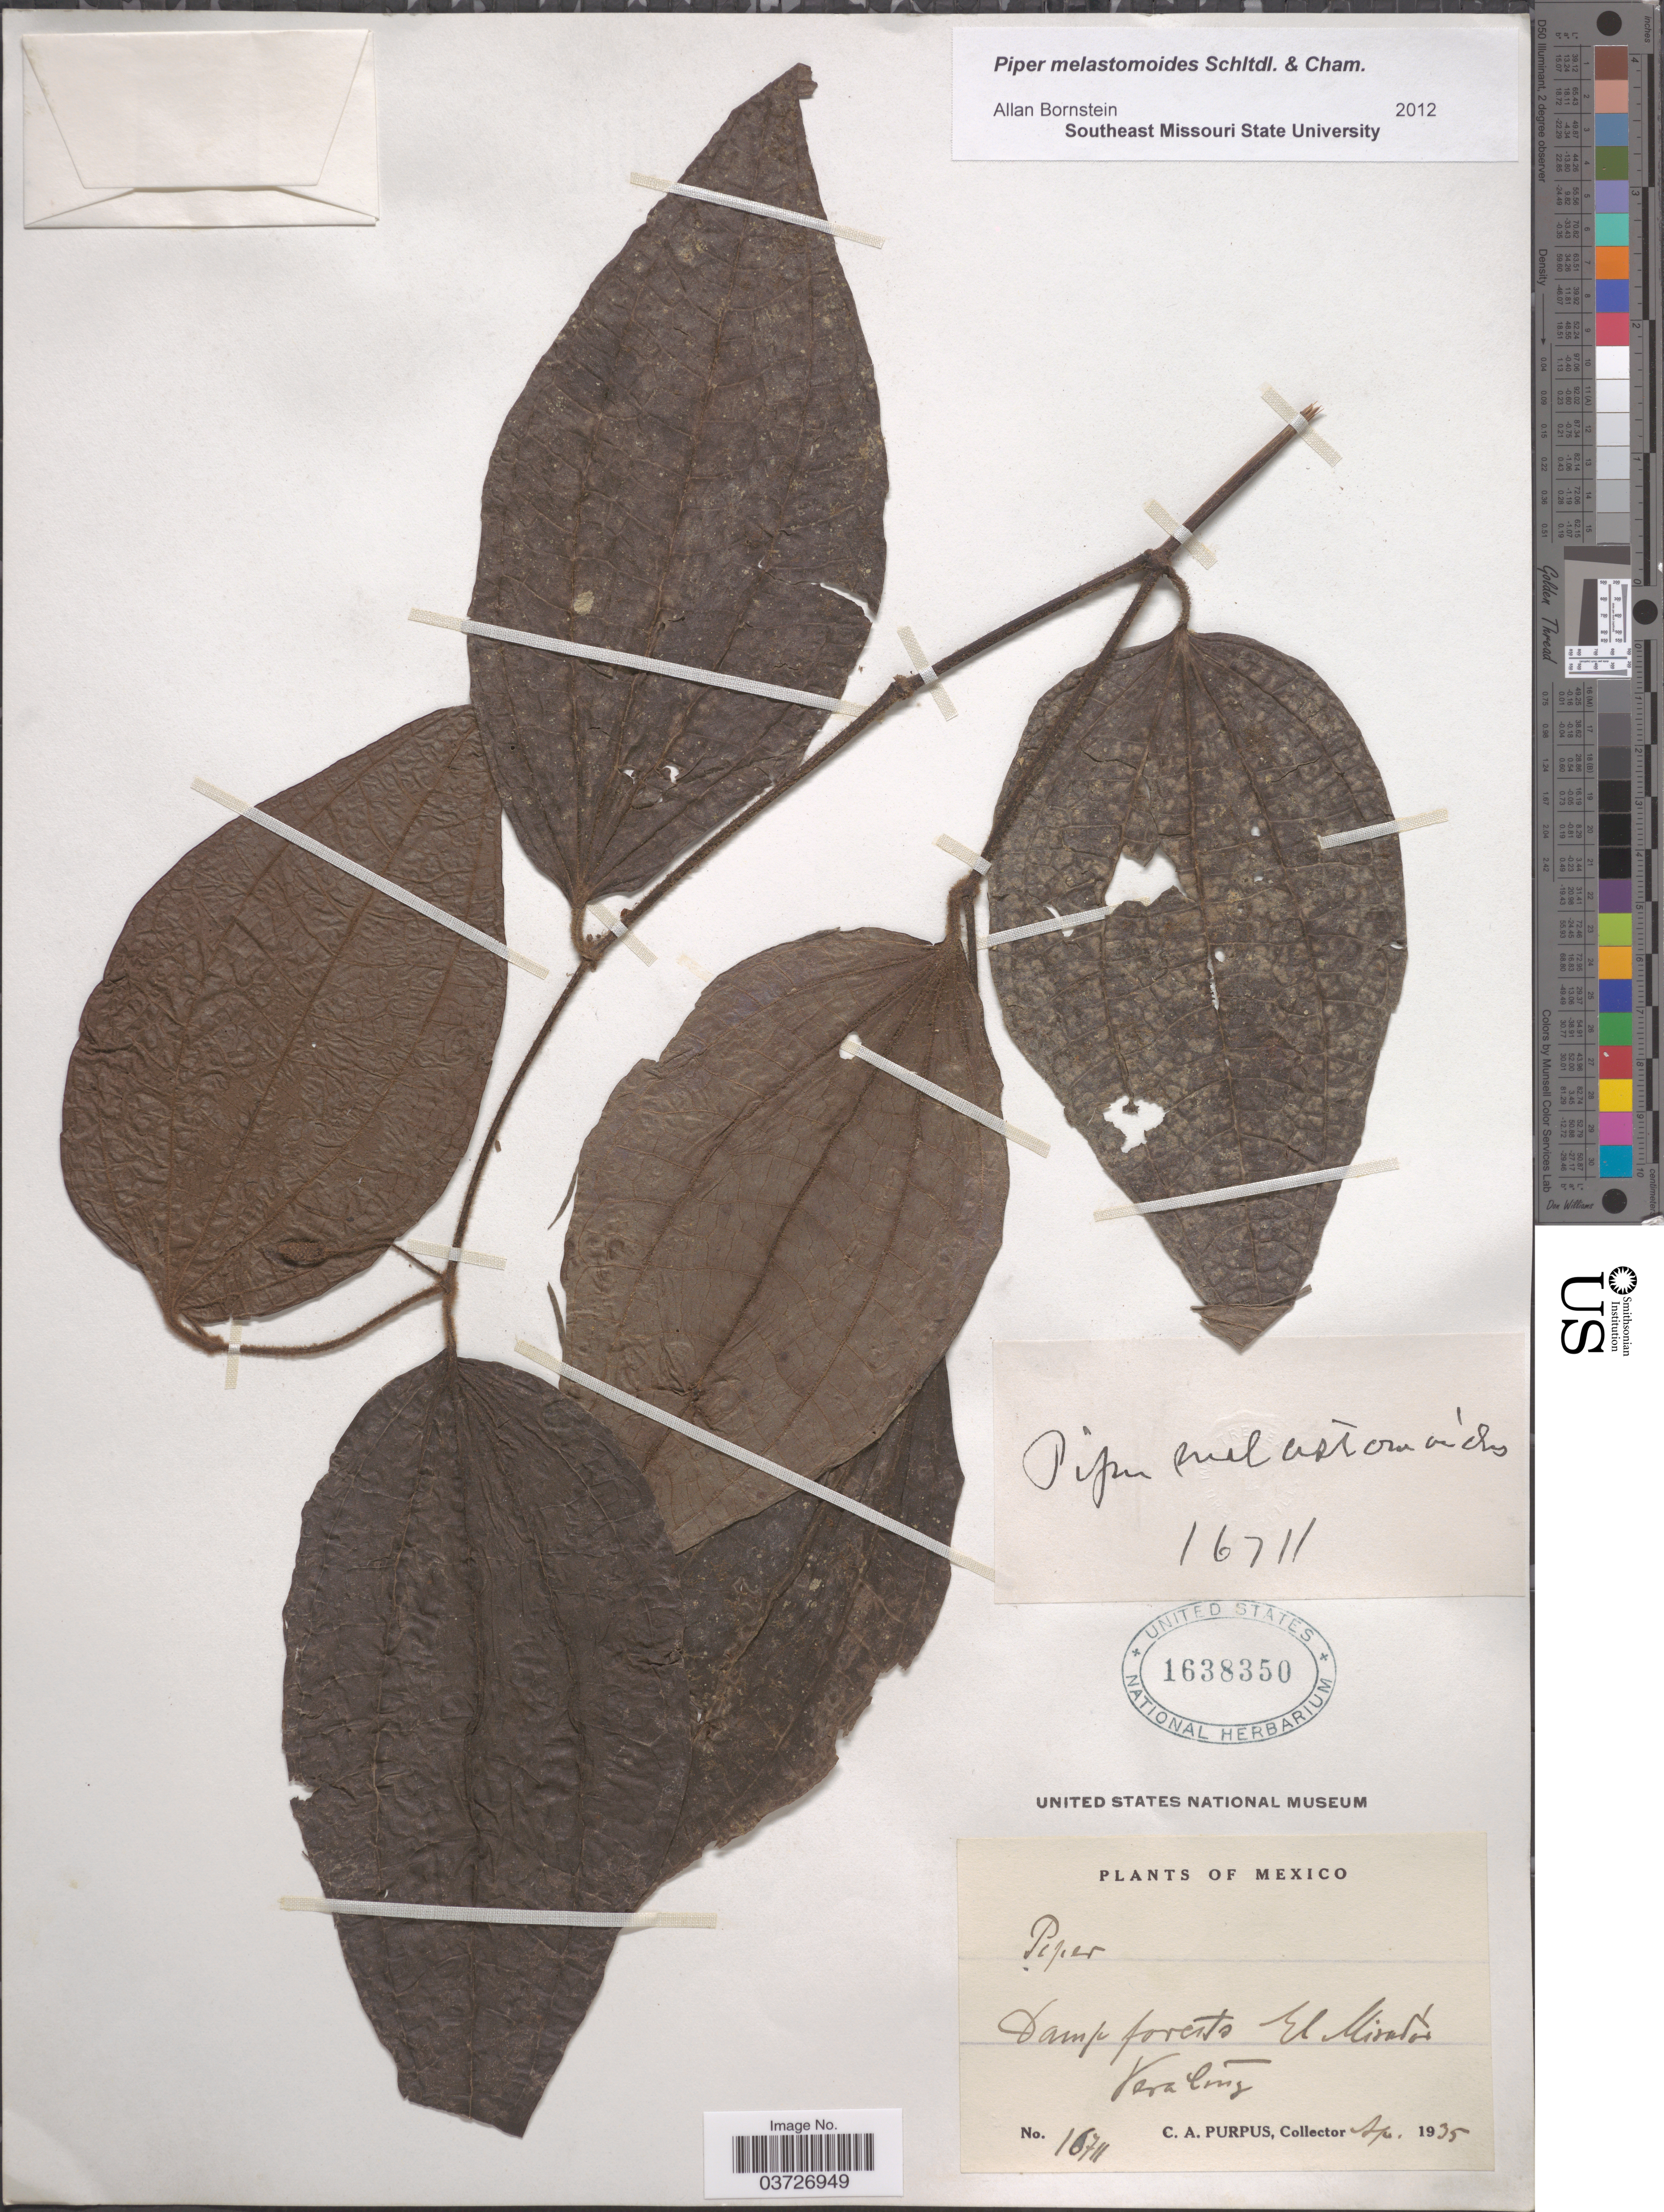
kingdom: Plantae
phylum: Tracheophyta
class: Magnoliopsida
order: Piperales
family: Piperaceae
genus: Piper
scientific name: Piper melastomoides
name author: Schltdl. & Cham.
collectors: C. A. Purpus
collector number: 16711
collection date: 1935-04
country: Mexico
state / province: Veracruz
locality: Damp forests El Miradór. Vera Cruz.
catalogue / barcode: US 1638350